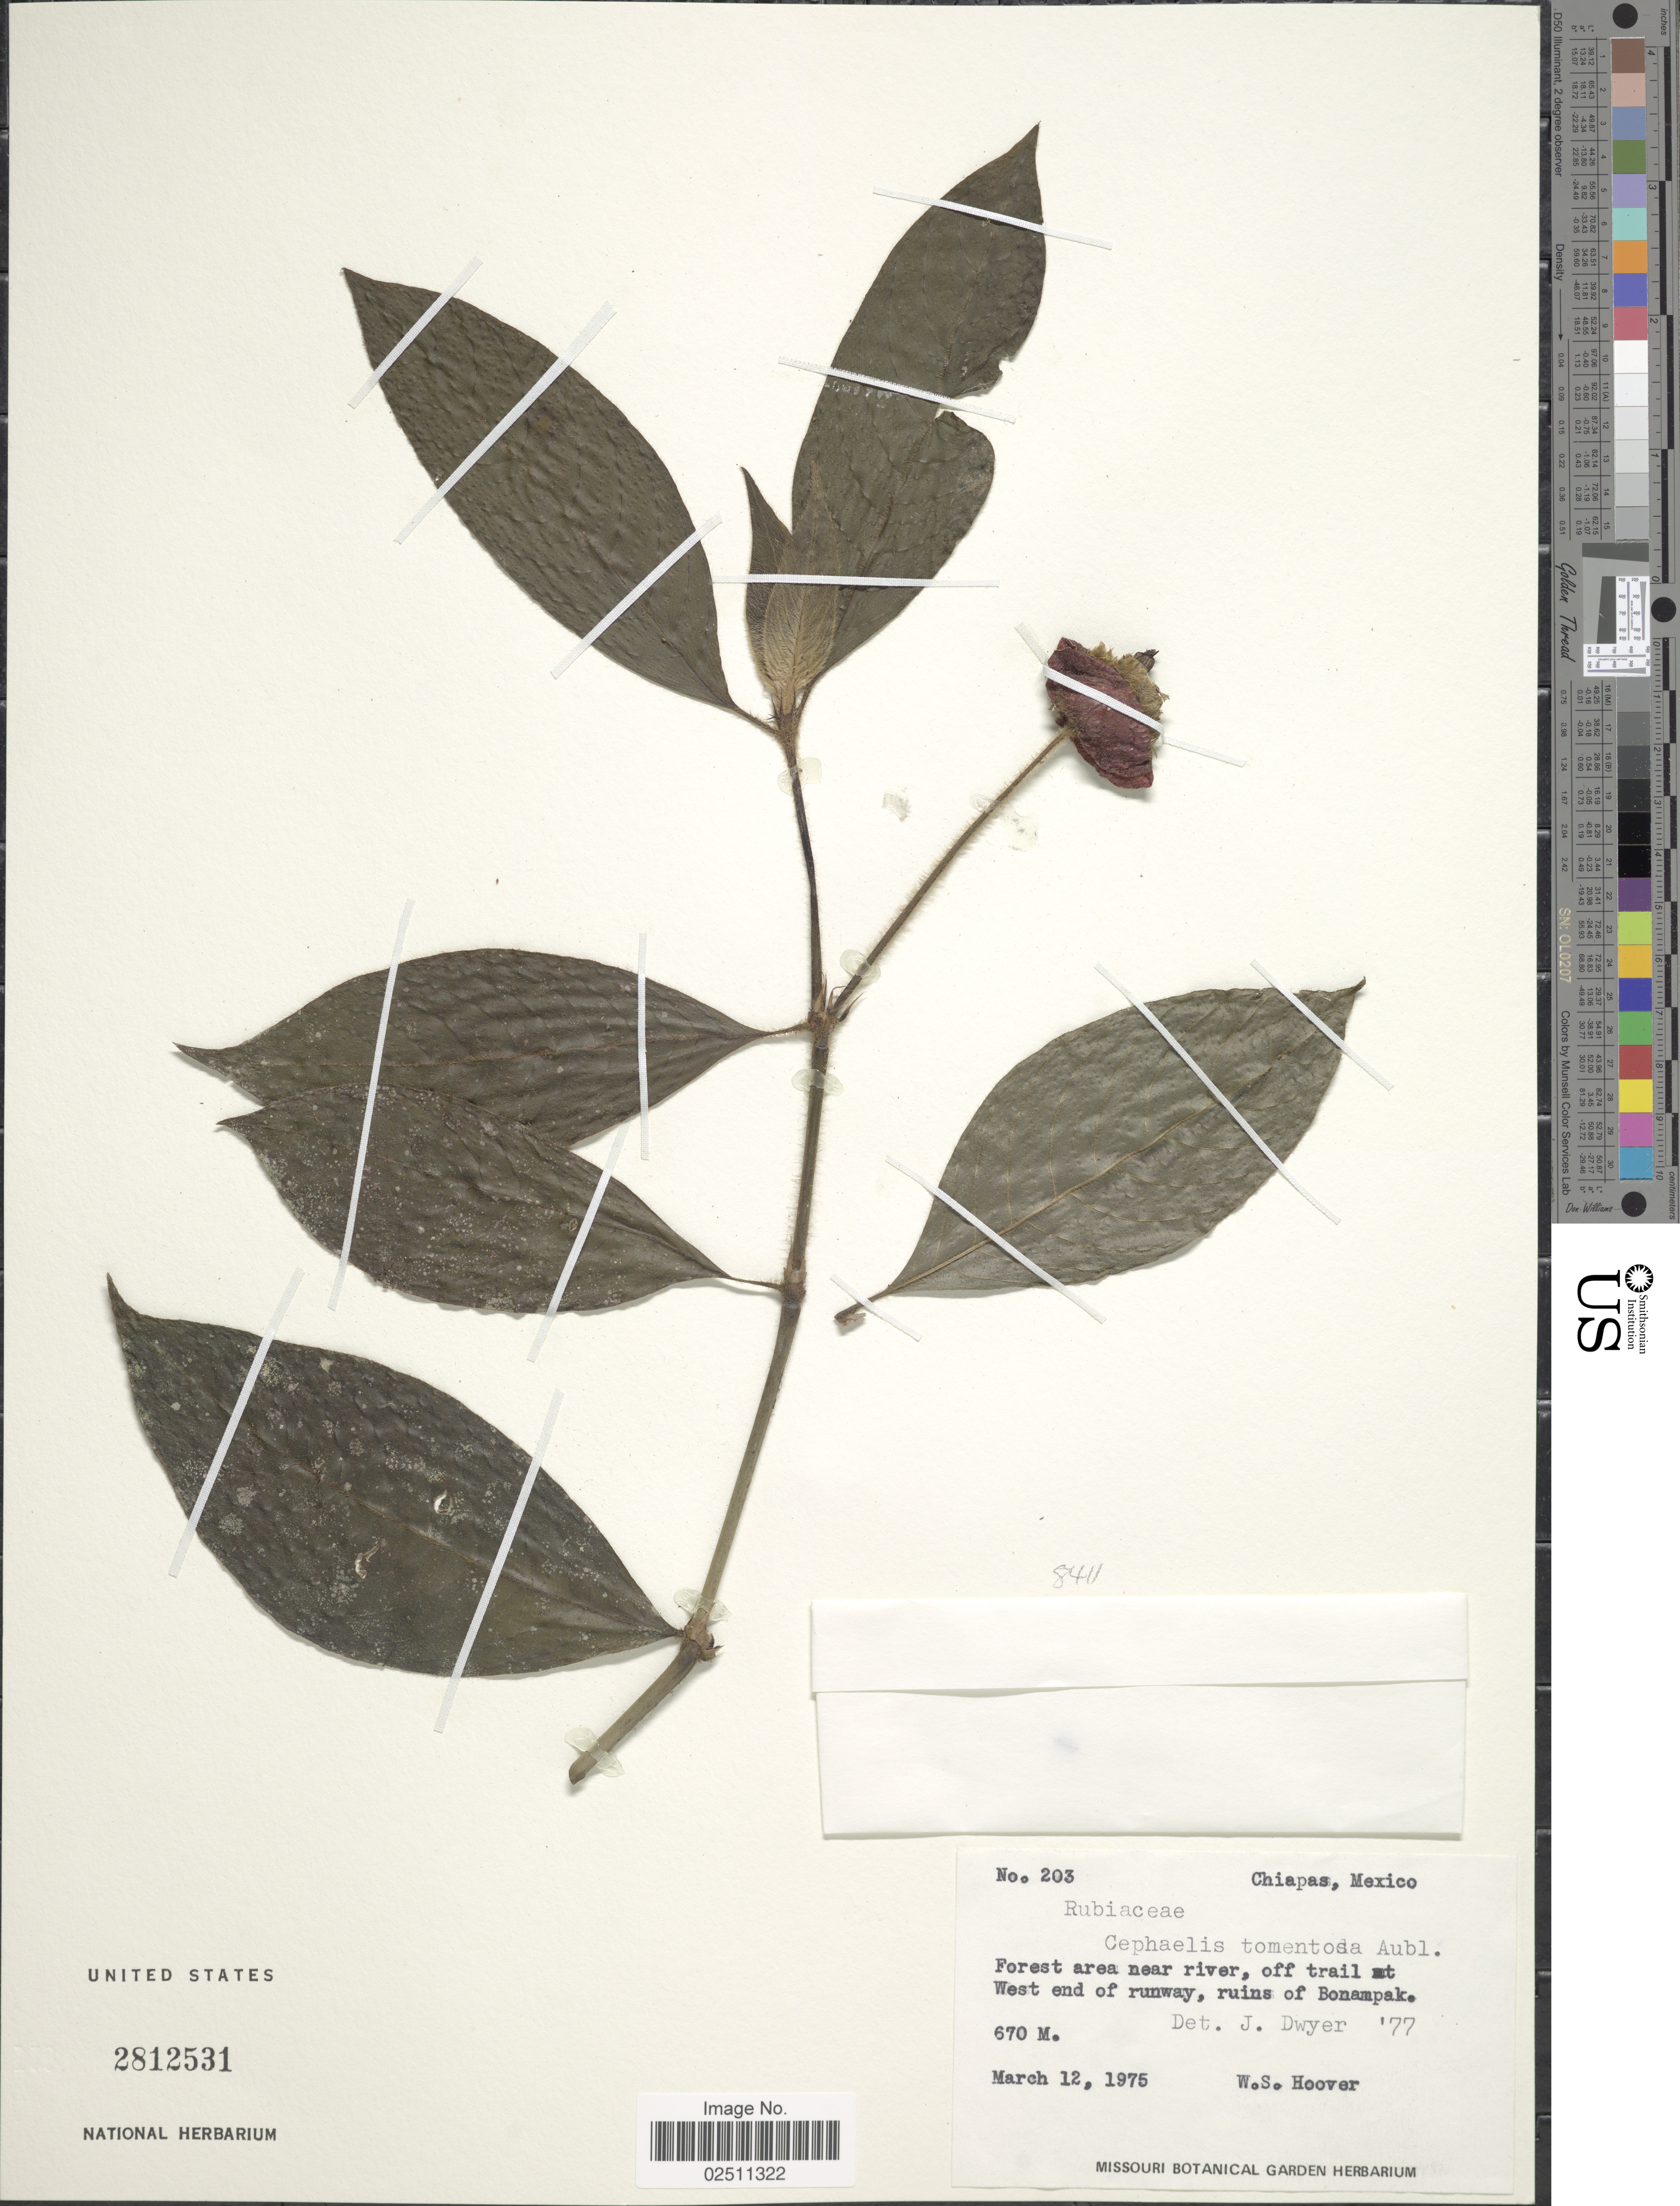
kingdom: Plantae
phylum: Tracheophyta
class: Magnoliopsida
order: Gentianales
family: Rubiaceae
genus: Psychotria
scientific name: Psychotria poeppigiana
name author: Müll. Arg.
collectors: W. S. Hoover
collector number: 203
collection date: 1975-03-12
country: Mexico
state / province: Chiapas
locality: Forest area near river, off trail mt West end of runway, ruins of Bonampak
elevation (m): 670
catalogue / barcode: US 2812531